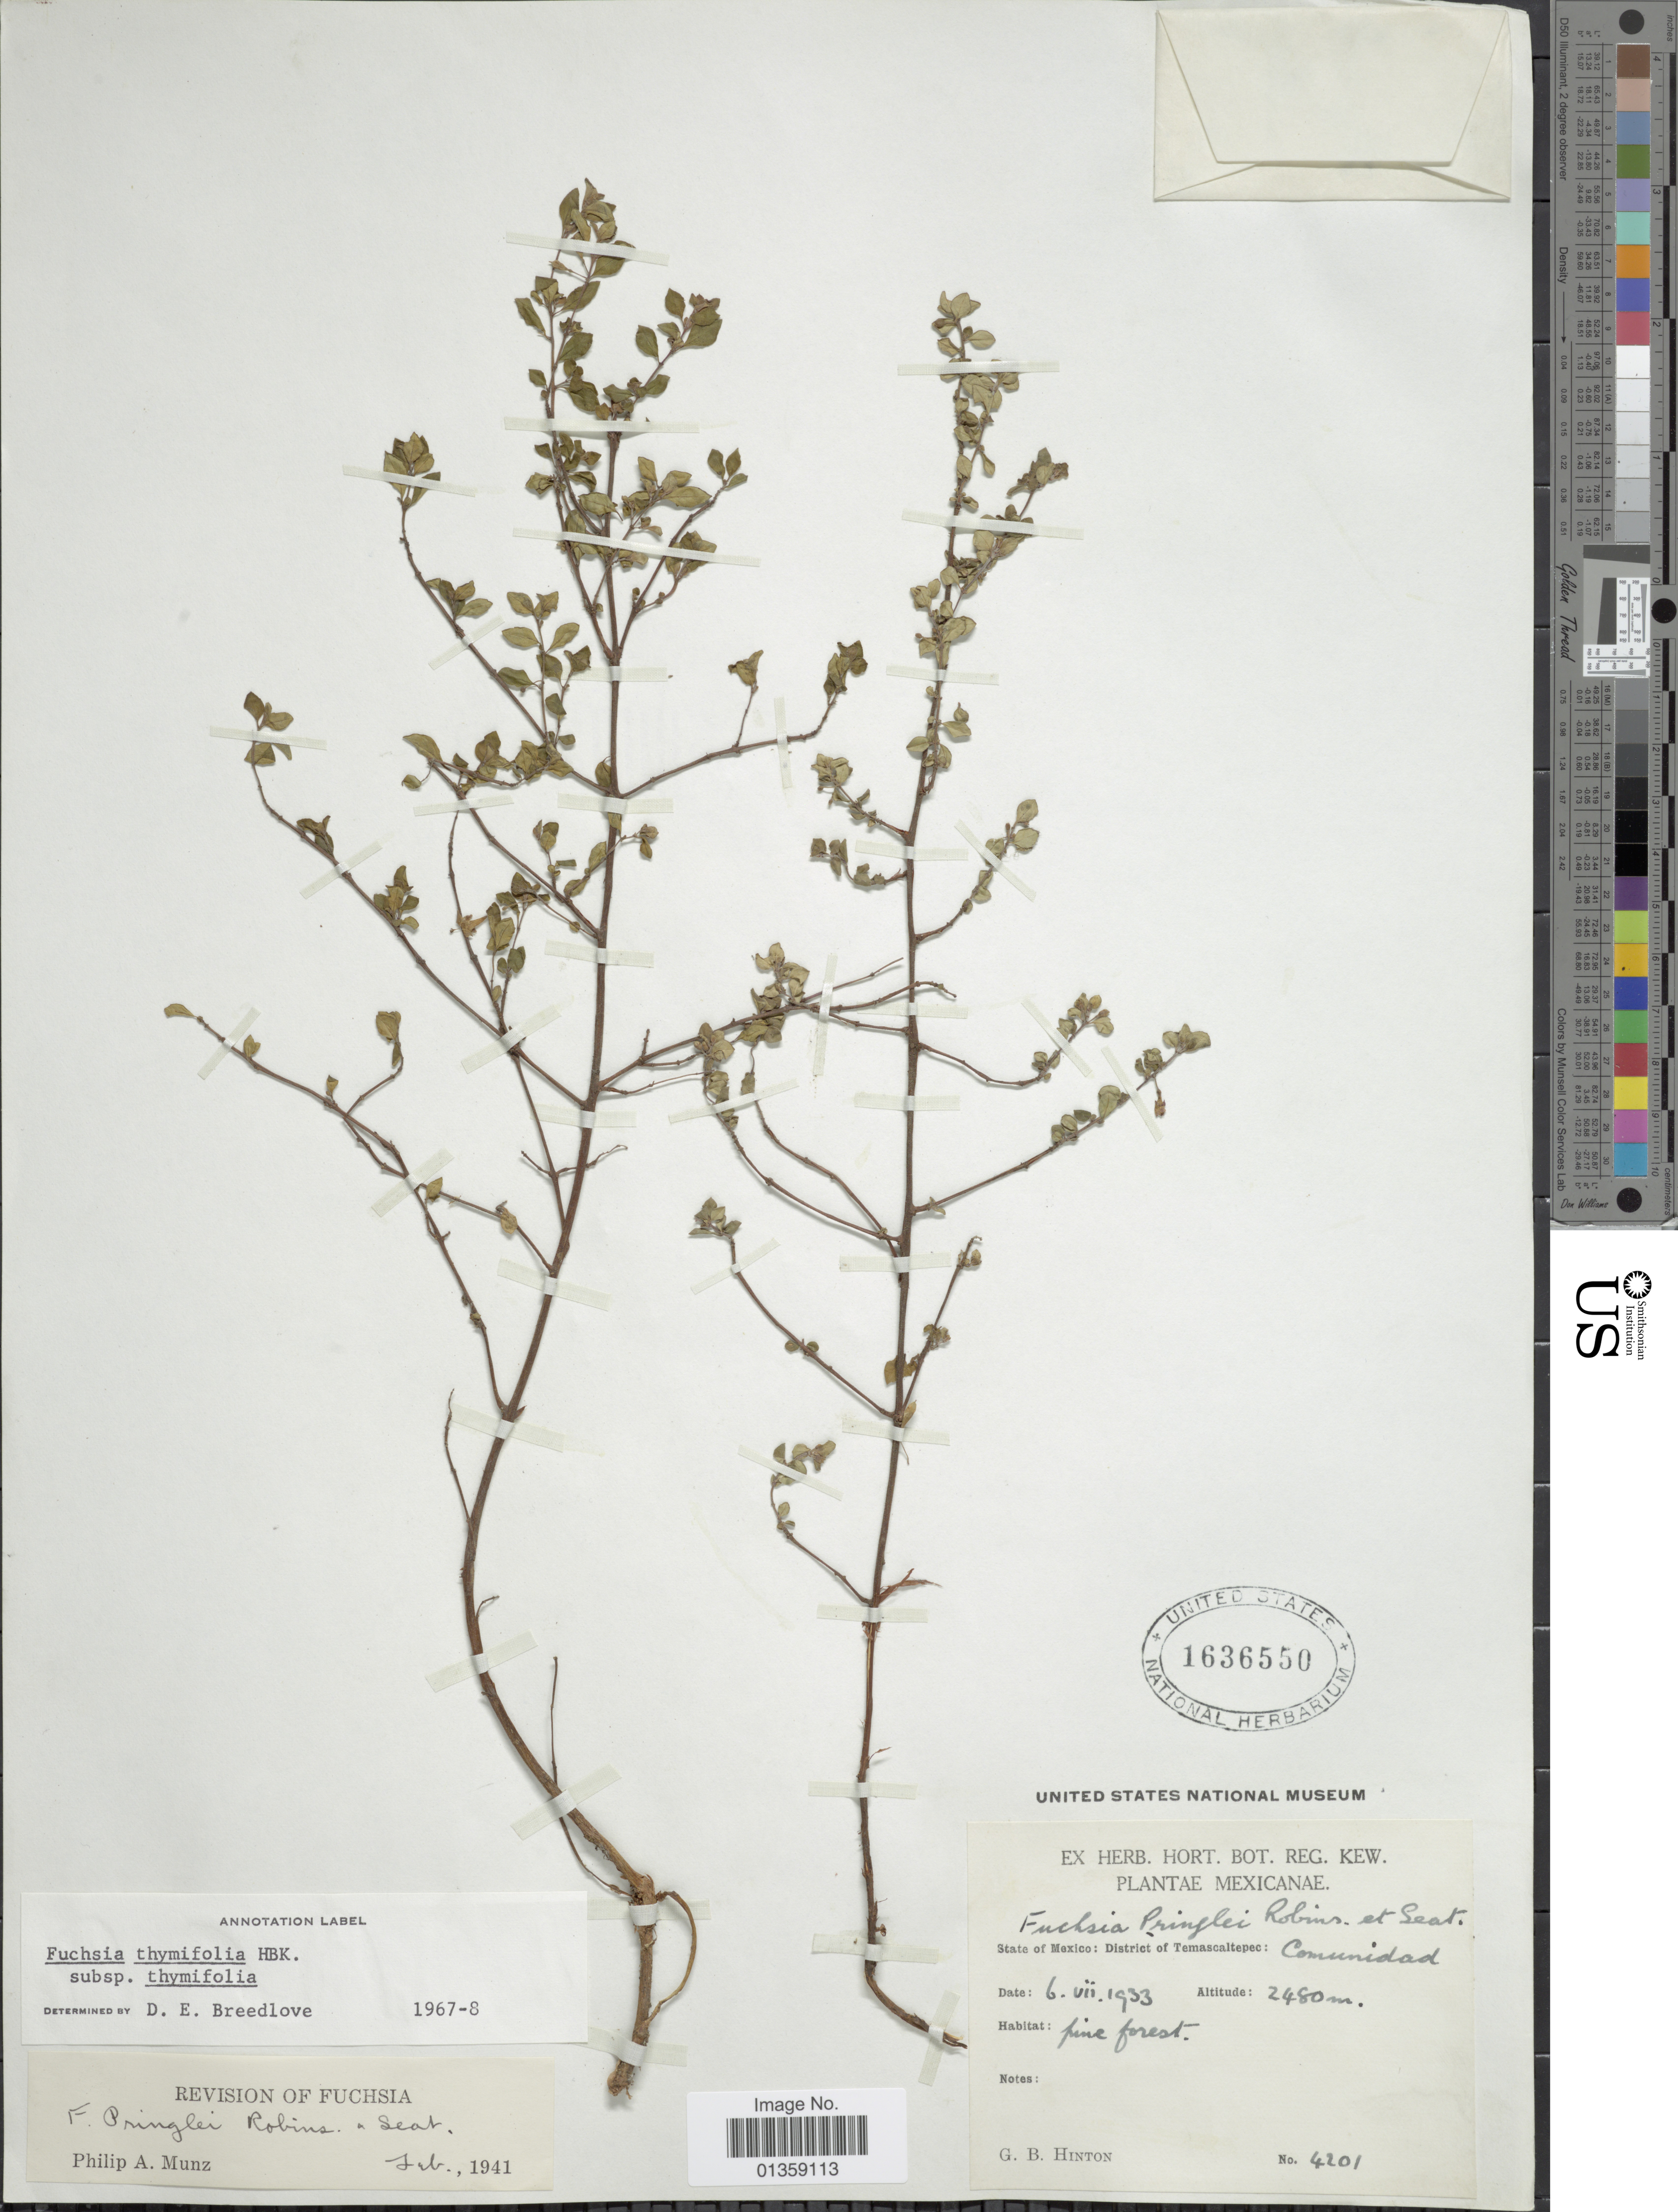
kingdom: Plantae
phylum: Tracheophyta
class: Magnoliopsida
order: Myrtales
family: Onagraceae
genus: Fuchsia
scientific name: Fuchsia thymifolia subsp. thymifolia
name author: Kunth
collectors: G. B. Hinton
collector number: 4201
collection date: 1933-07-06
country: Mexico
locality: State of Mexico: District of Temascaltepec: Comunidad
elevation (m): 2480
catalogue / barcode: US 1636550